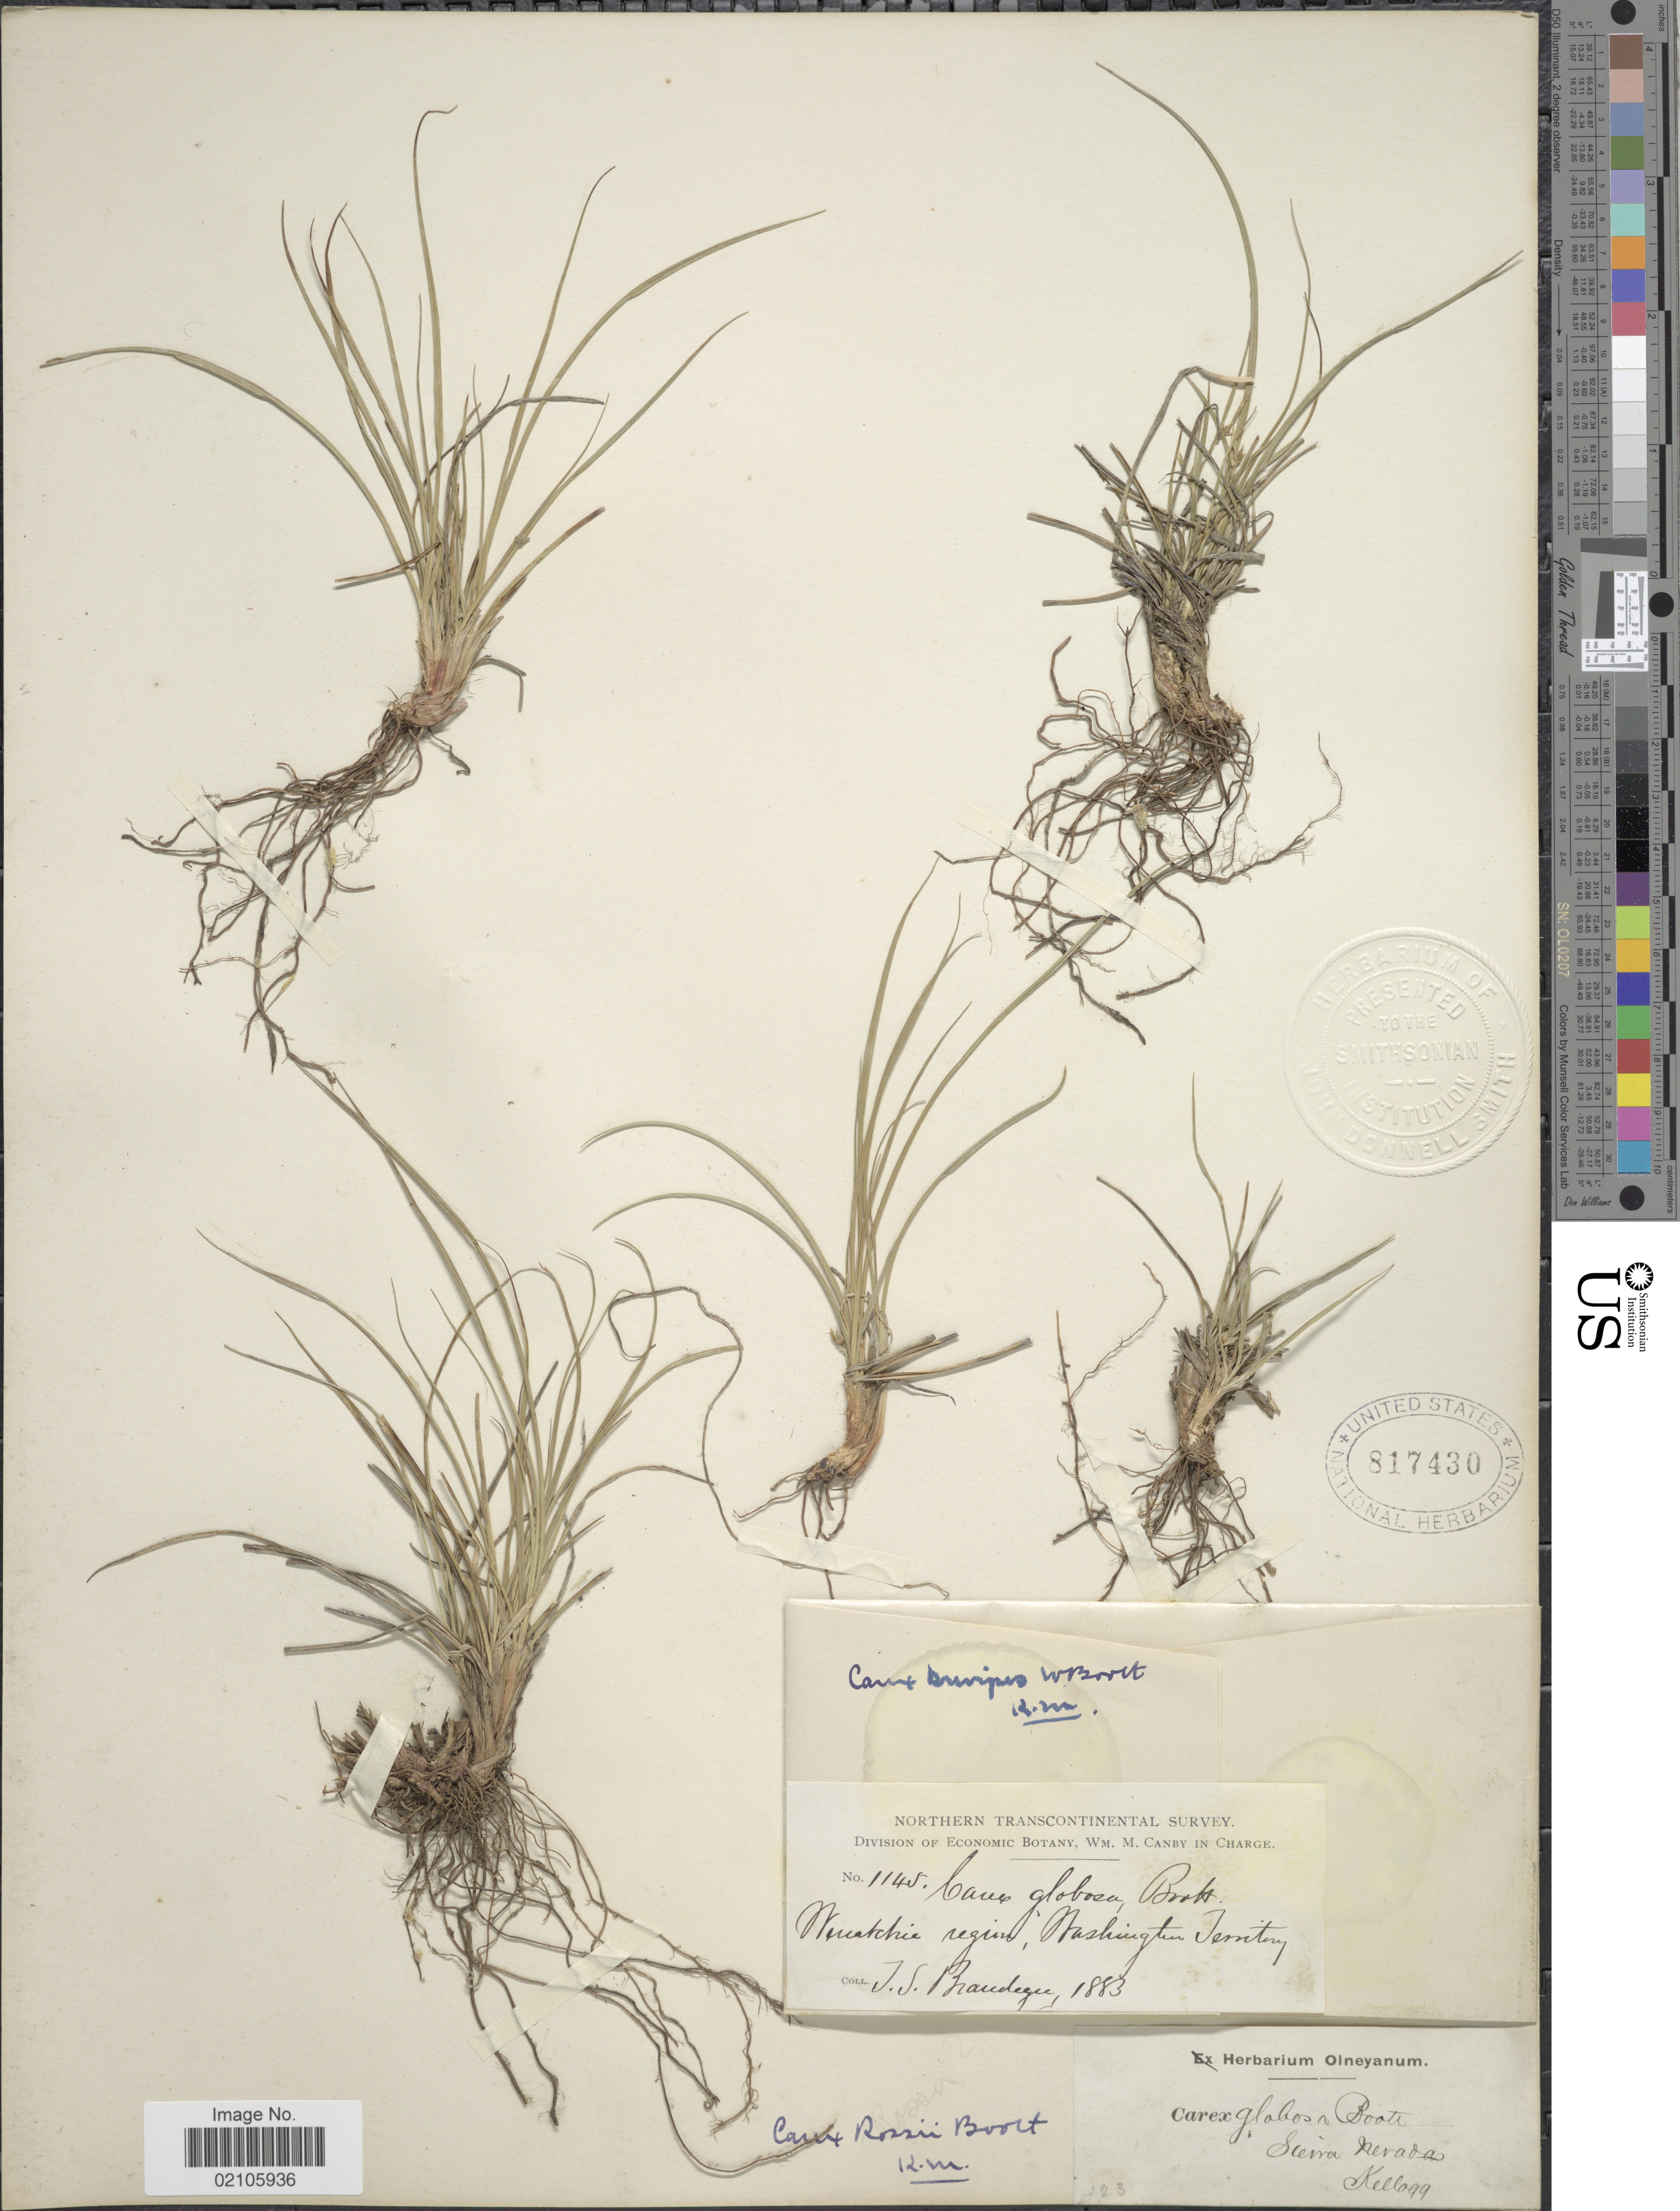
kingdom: Plantae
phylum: Tracheophyta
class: Liliopsida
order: Poales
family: Cyperaceae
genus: Carex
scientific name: Carex rossii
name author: Boott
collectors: T. S. Brandegee (herbarium)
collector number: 1145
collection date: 1883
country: United States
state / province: Washington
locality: Wenatchie region, Washington Territory, Northern Transcontinental, Sierra Nevada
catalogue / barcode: US 817430